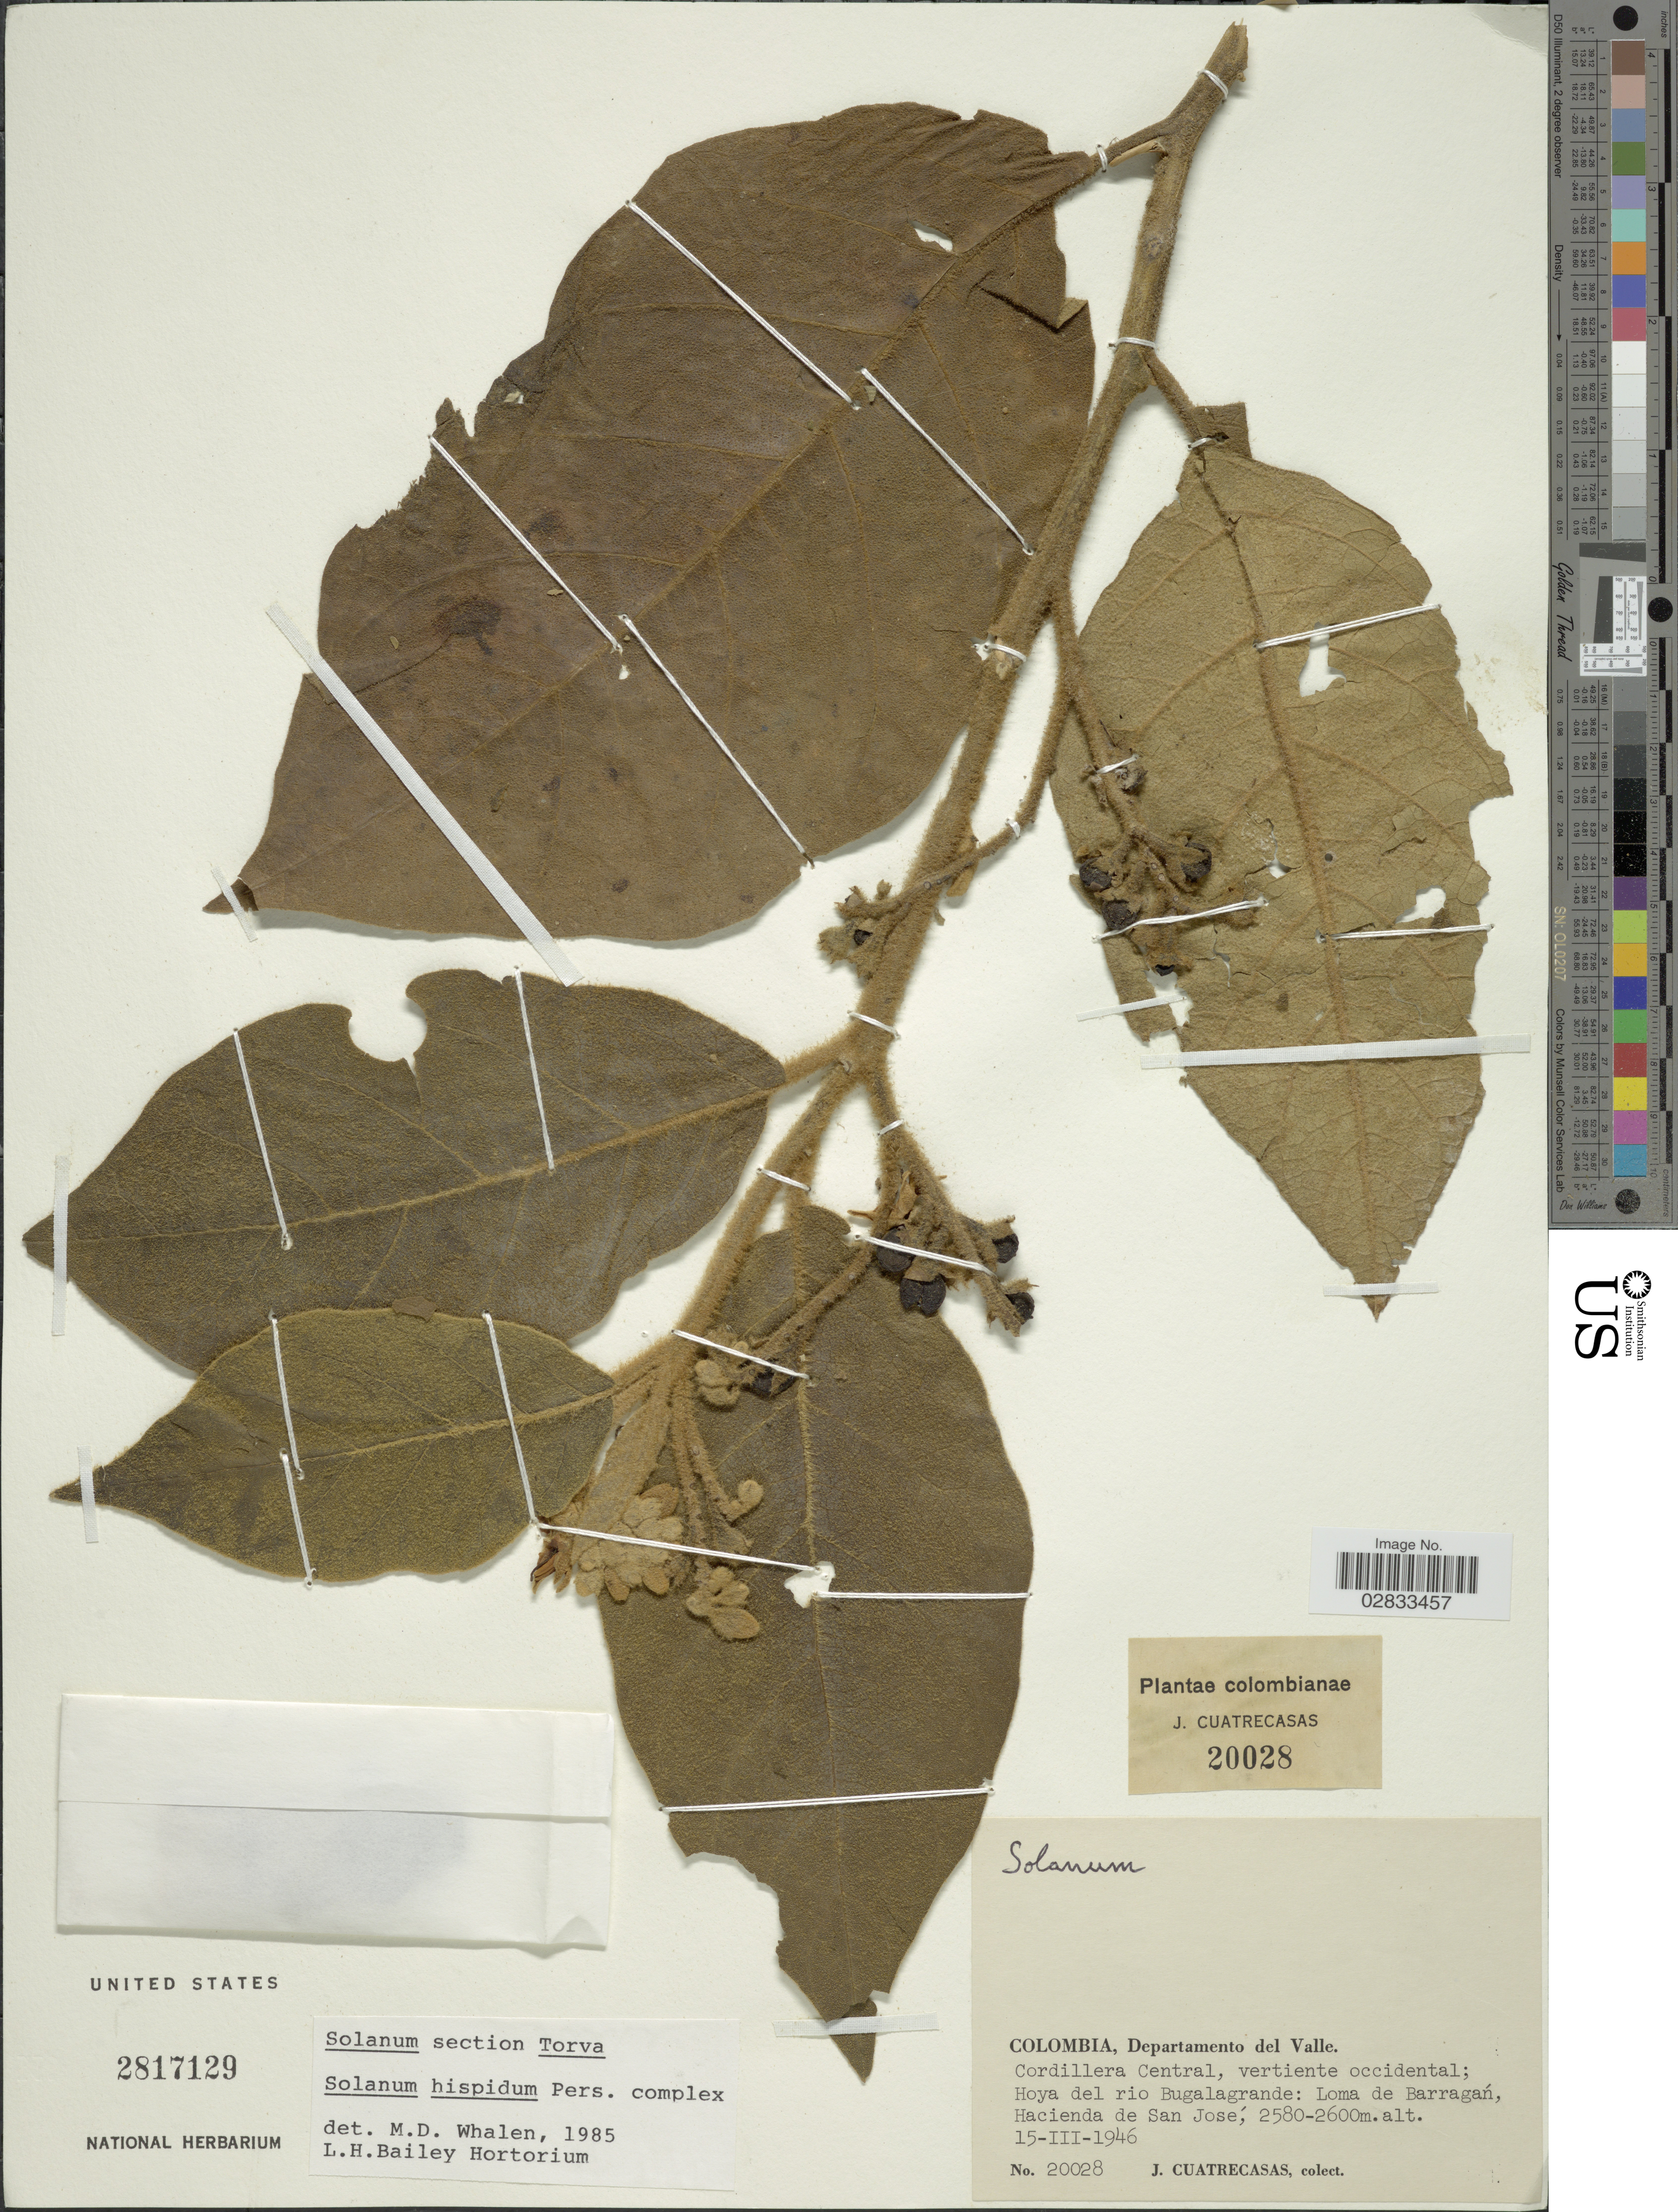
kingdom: Plantae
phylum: Tracheophyta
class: Magnoliopsida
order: Solanales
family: Solanaceae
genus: Solanum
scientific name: Solanum hispidum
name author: Pers.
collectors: J. Cuatrecasas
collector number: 20028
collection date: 1946-03-15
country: Colombia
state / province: Valle del Cauca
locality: Departamento del Valle. Cordillera Central, vertiente occidental; Hoya del rio Bugalagrande: Loma de Barragán, Hacienda de San José.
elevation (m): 2580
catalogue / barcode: US 2817129